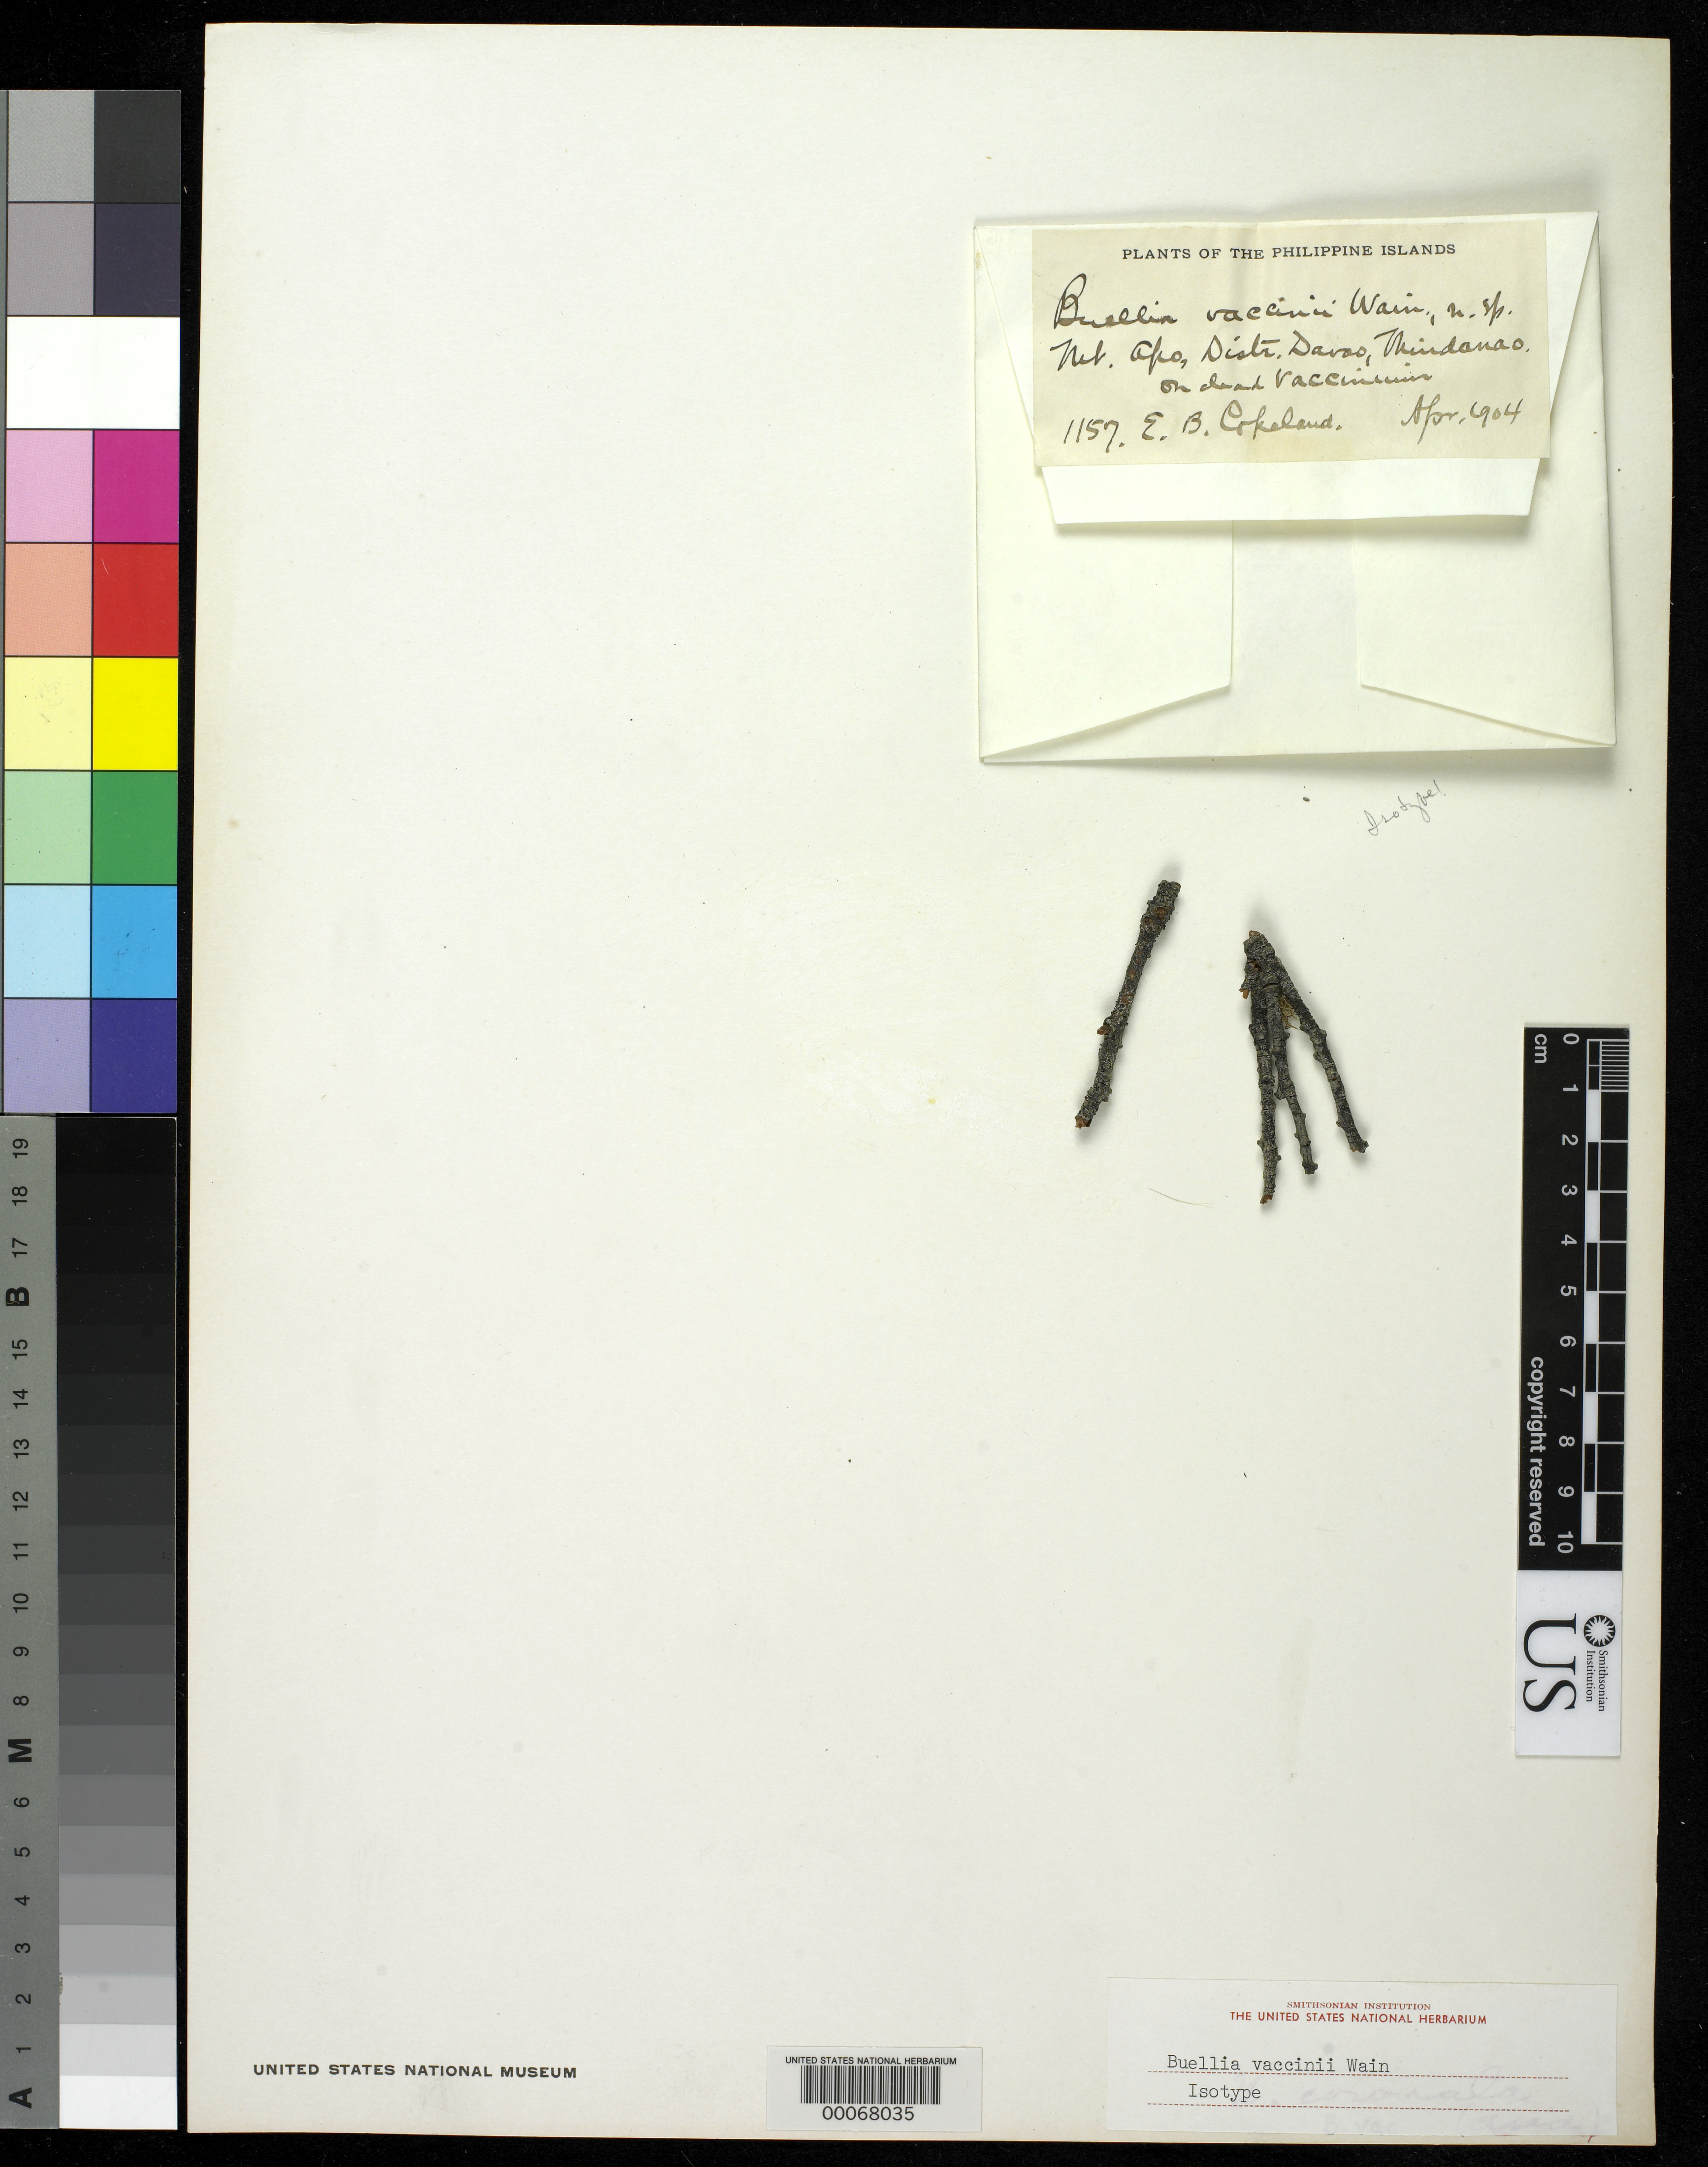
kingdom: Fungi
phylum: Ascomycota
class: Lecanoromycetes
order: Caliciales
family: Caliciaceae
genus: Buellia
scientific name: Buellia vaccinii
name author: Vain.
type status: Isotype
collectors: E. B. Copeland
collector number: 1157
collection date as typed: Apr 1904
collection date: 1904-04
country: Philippines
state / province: Davao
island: Mindanao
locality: Mt. Apo.